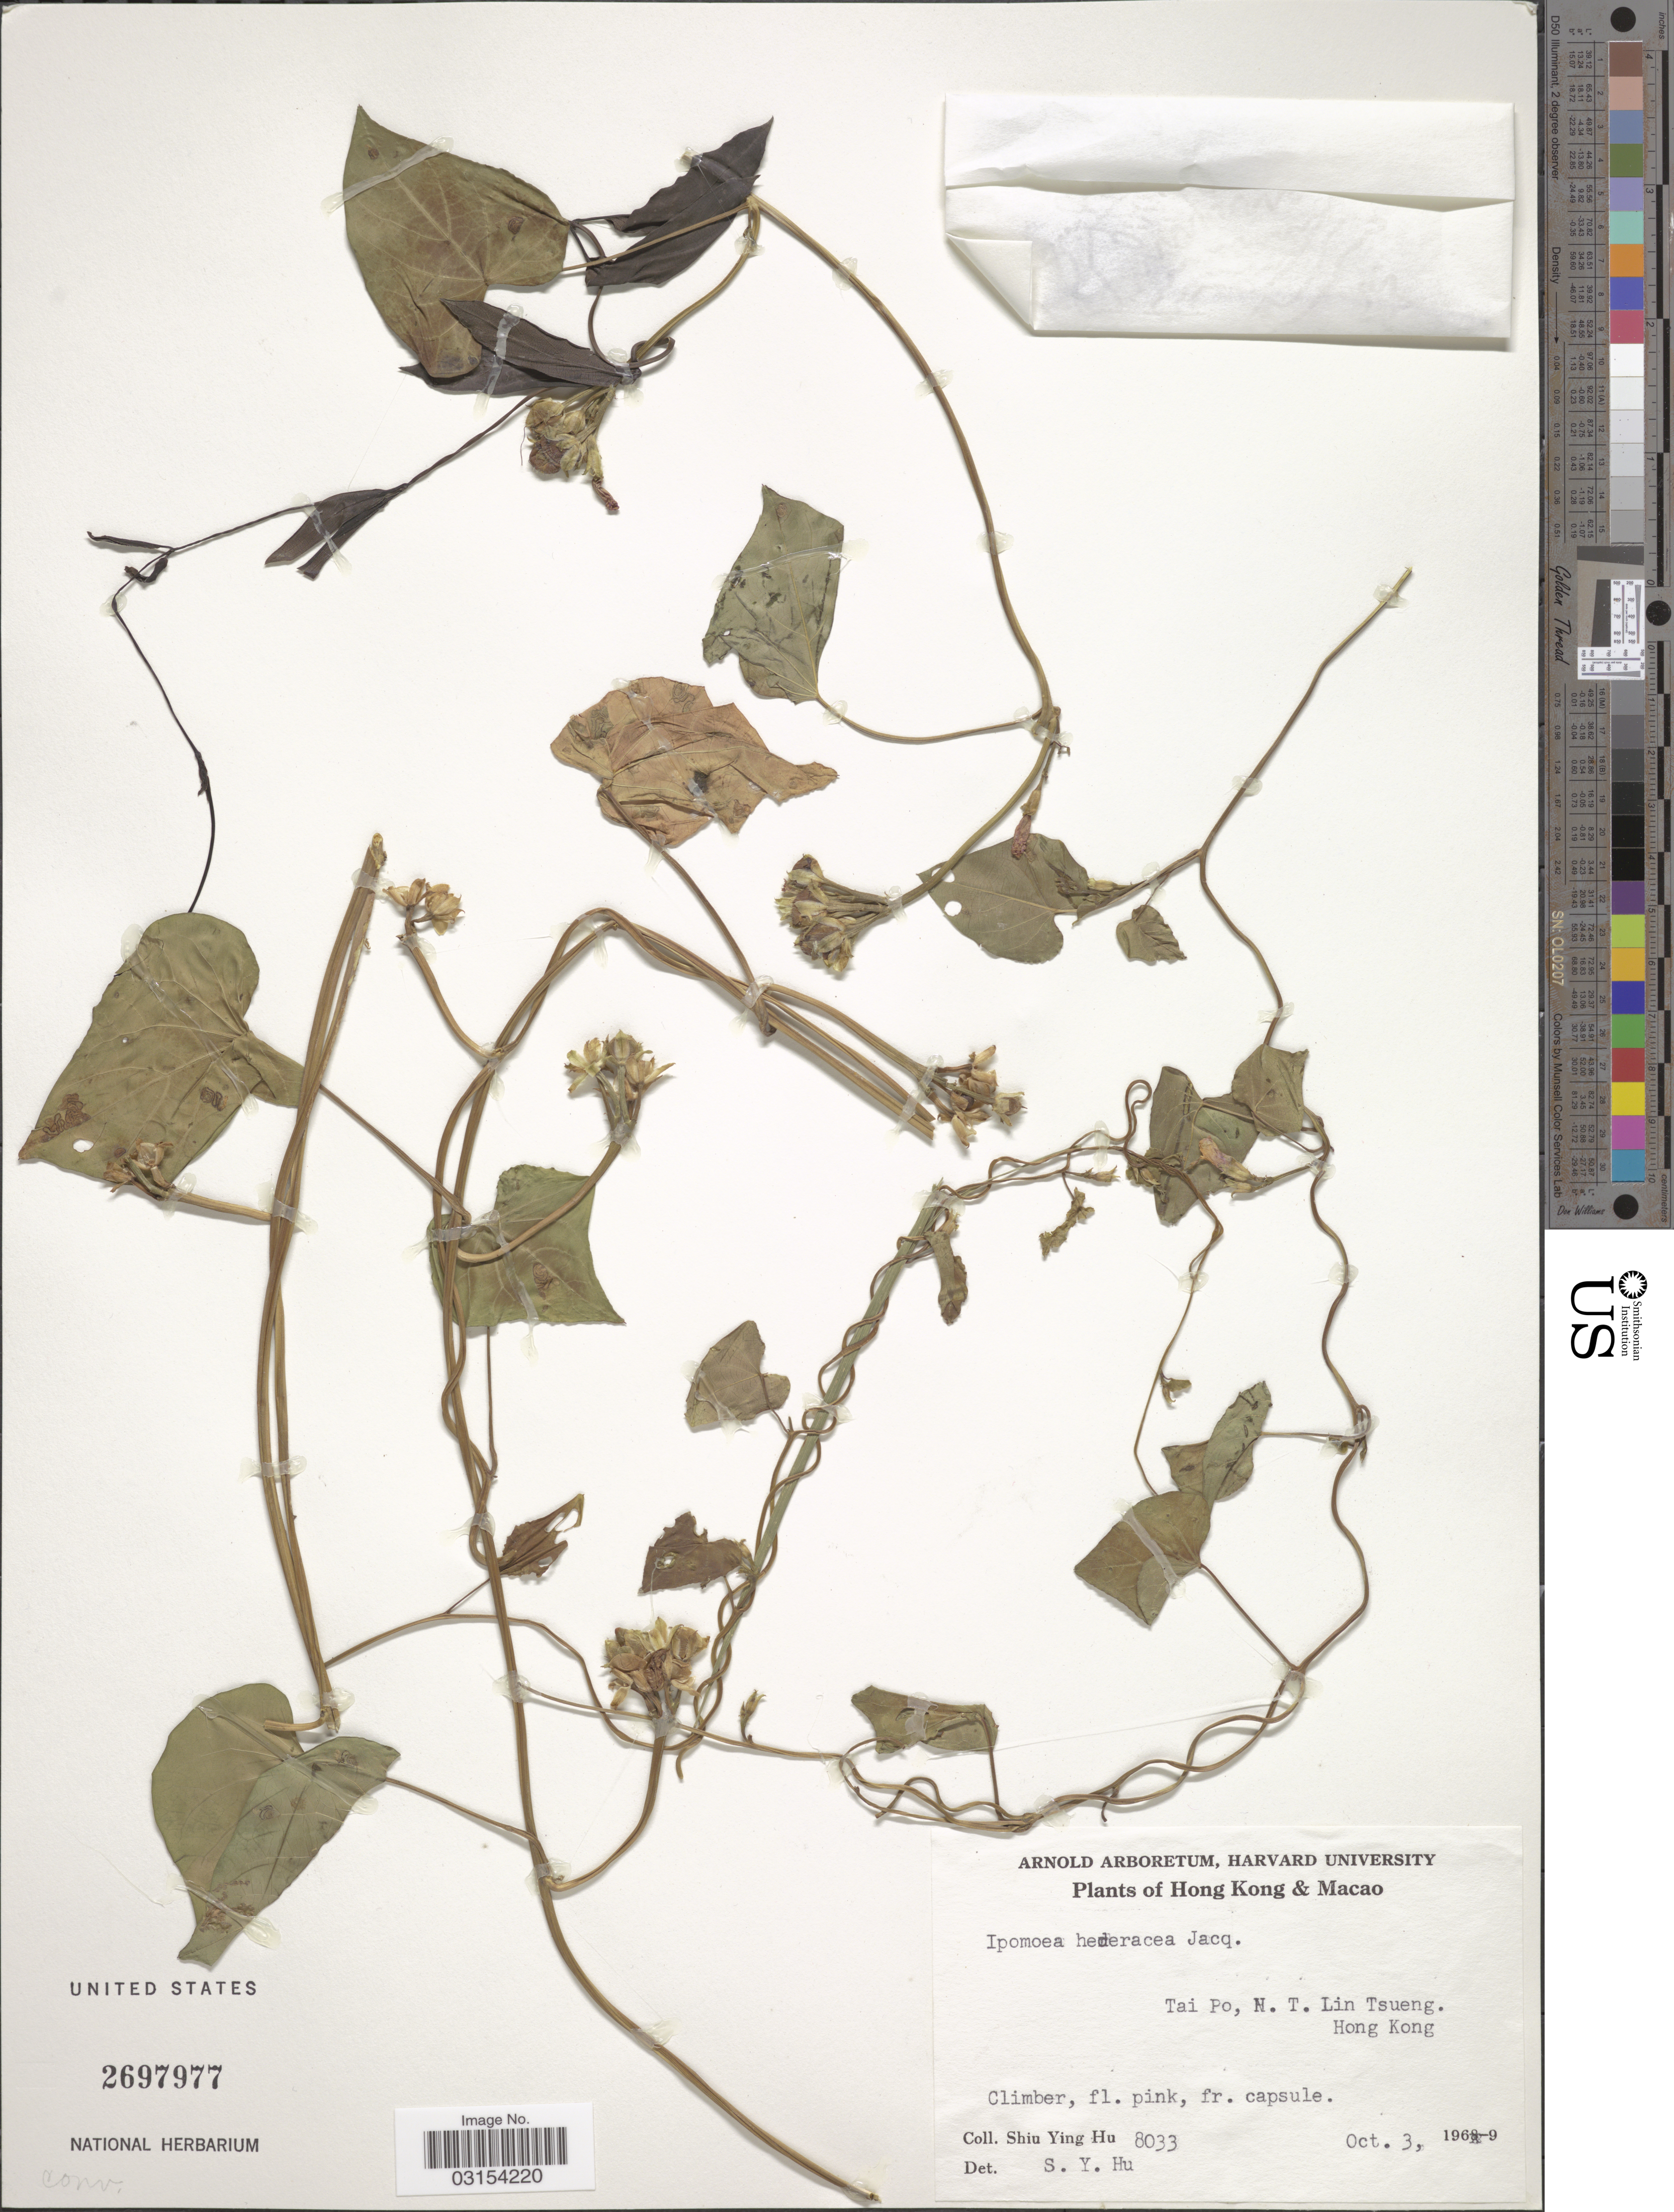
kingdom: Plantae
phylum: Tracheophyta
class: Magnoliopsida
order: Solanales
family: Convolvulaceae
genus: Ipomoea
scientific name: Ipomoea triloba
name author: L.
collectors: S. Y. Hu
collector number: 8033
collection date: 1969-10-03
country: China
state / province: Hong Kong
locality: Hong Kong, Tai Po, N. T. Lin Tsueng.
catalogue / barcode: US 2697977